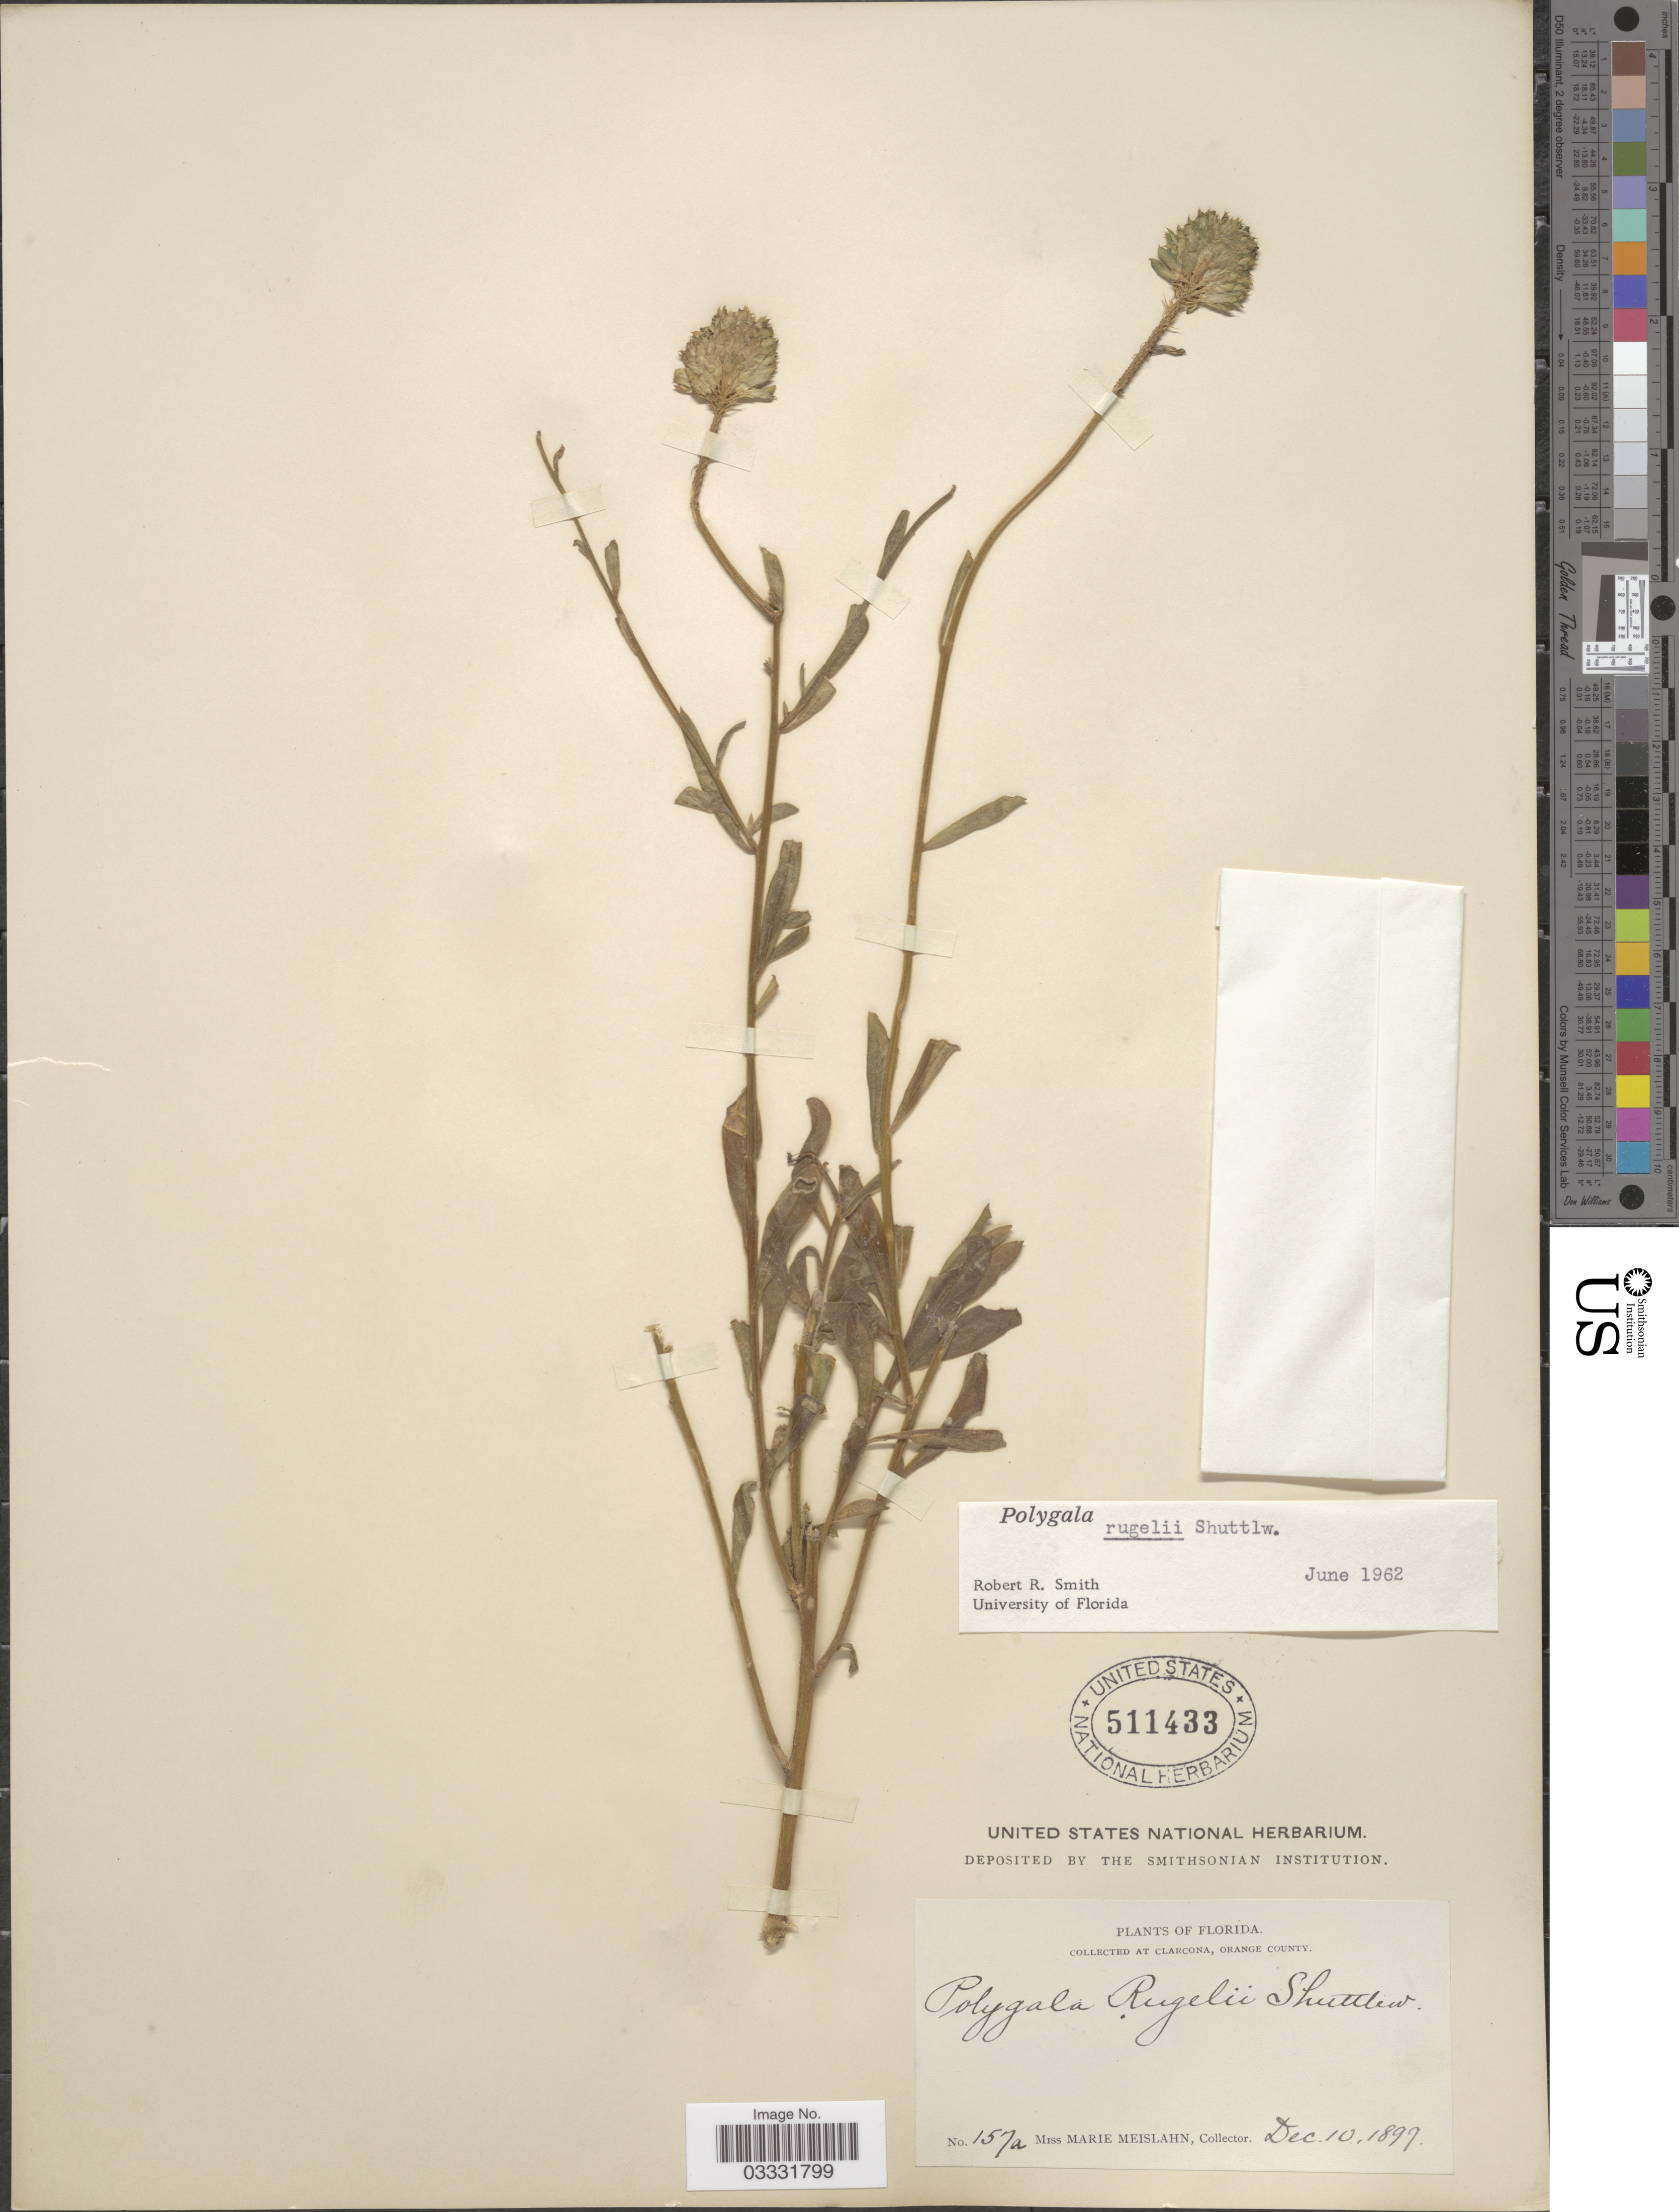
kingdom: Plantae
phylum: Tracheophyta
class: Magnoliopsida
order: Fabales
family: Polygalaceae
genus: Polygala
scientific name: Polygala rugelii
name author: Shuttlew. ex Chapm.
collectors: M. Meislahn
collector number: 157a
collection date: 1899-12-10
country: United States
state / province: Florida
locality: At Clarcona, Orange County.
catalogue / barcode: US 511433